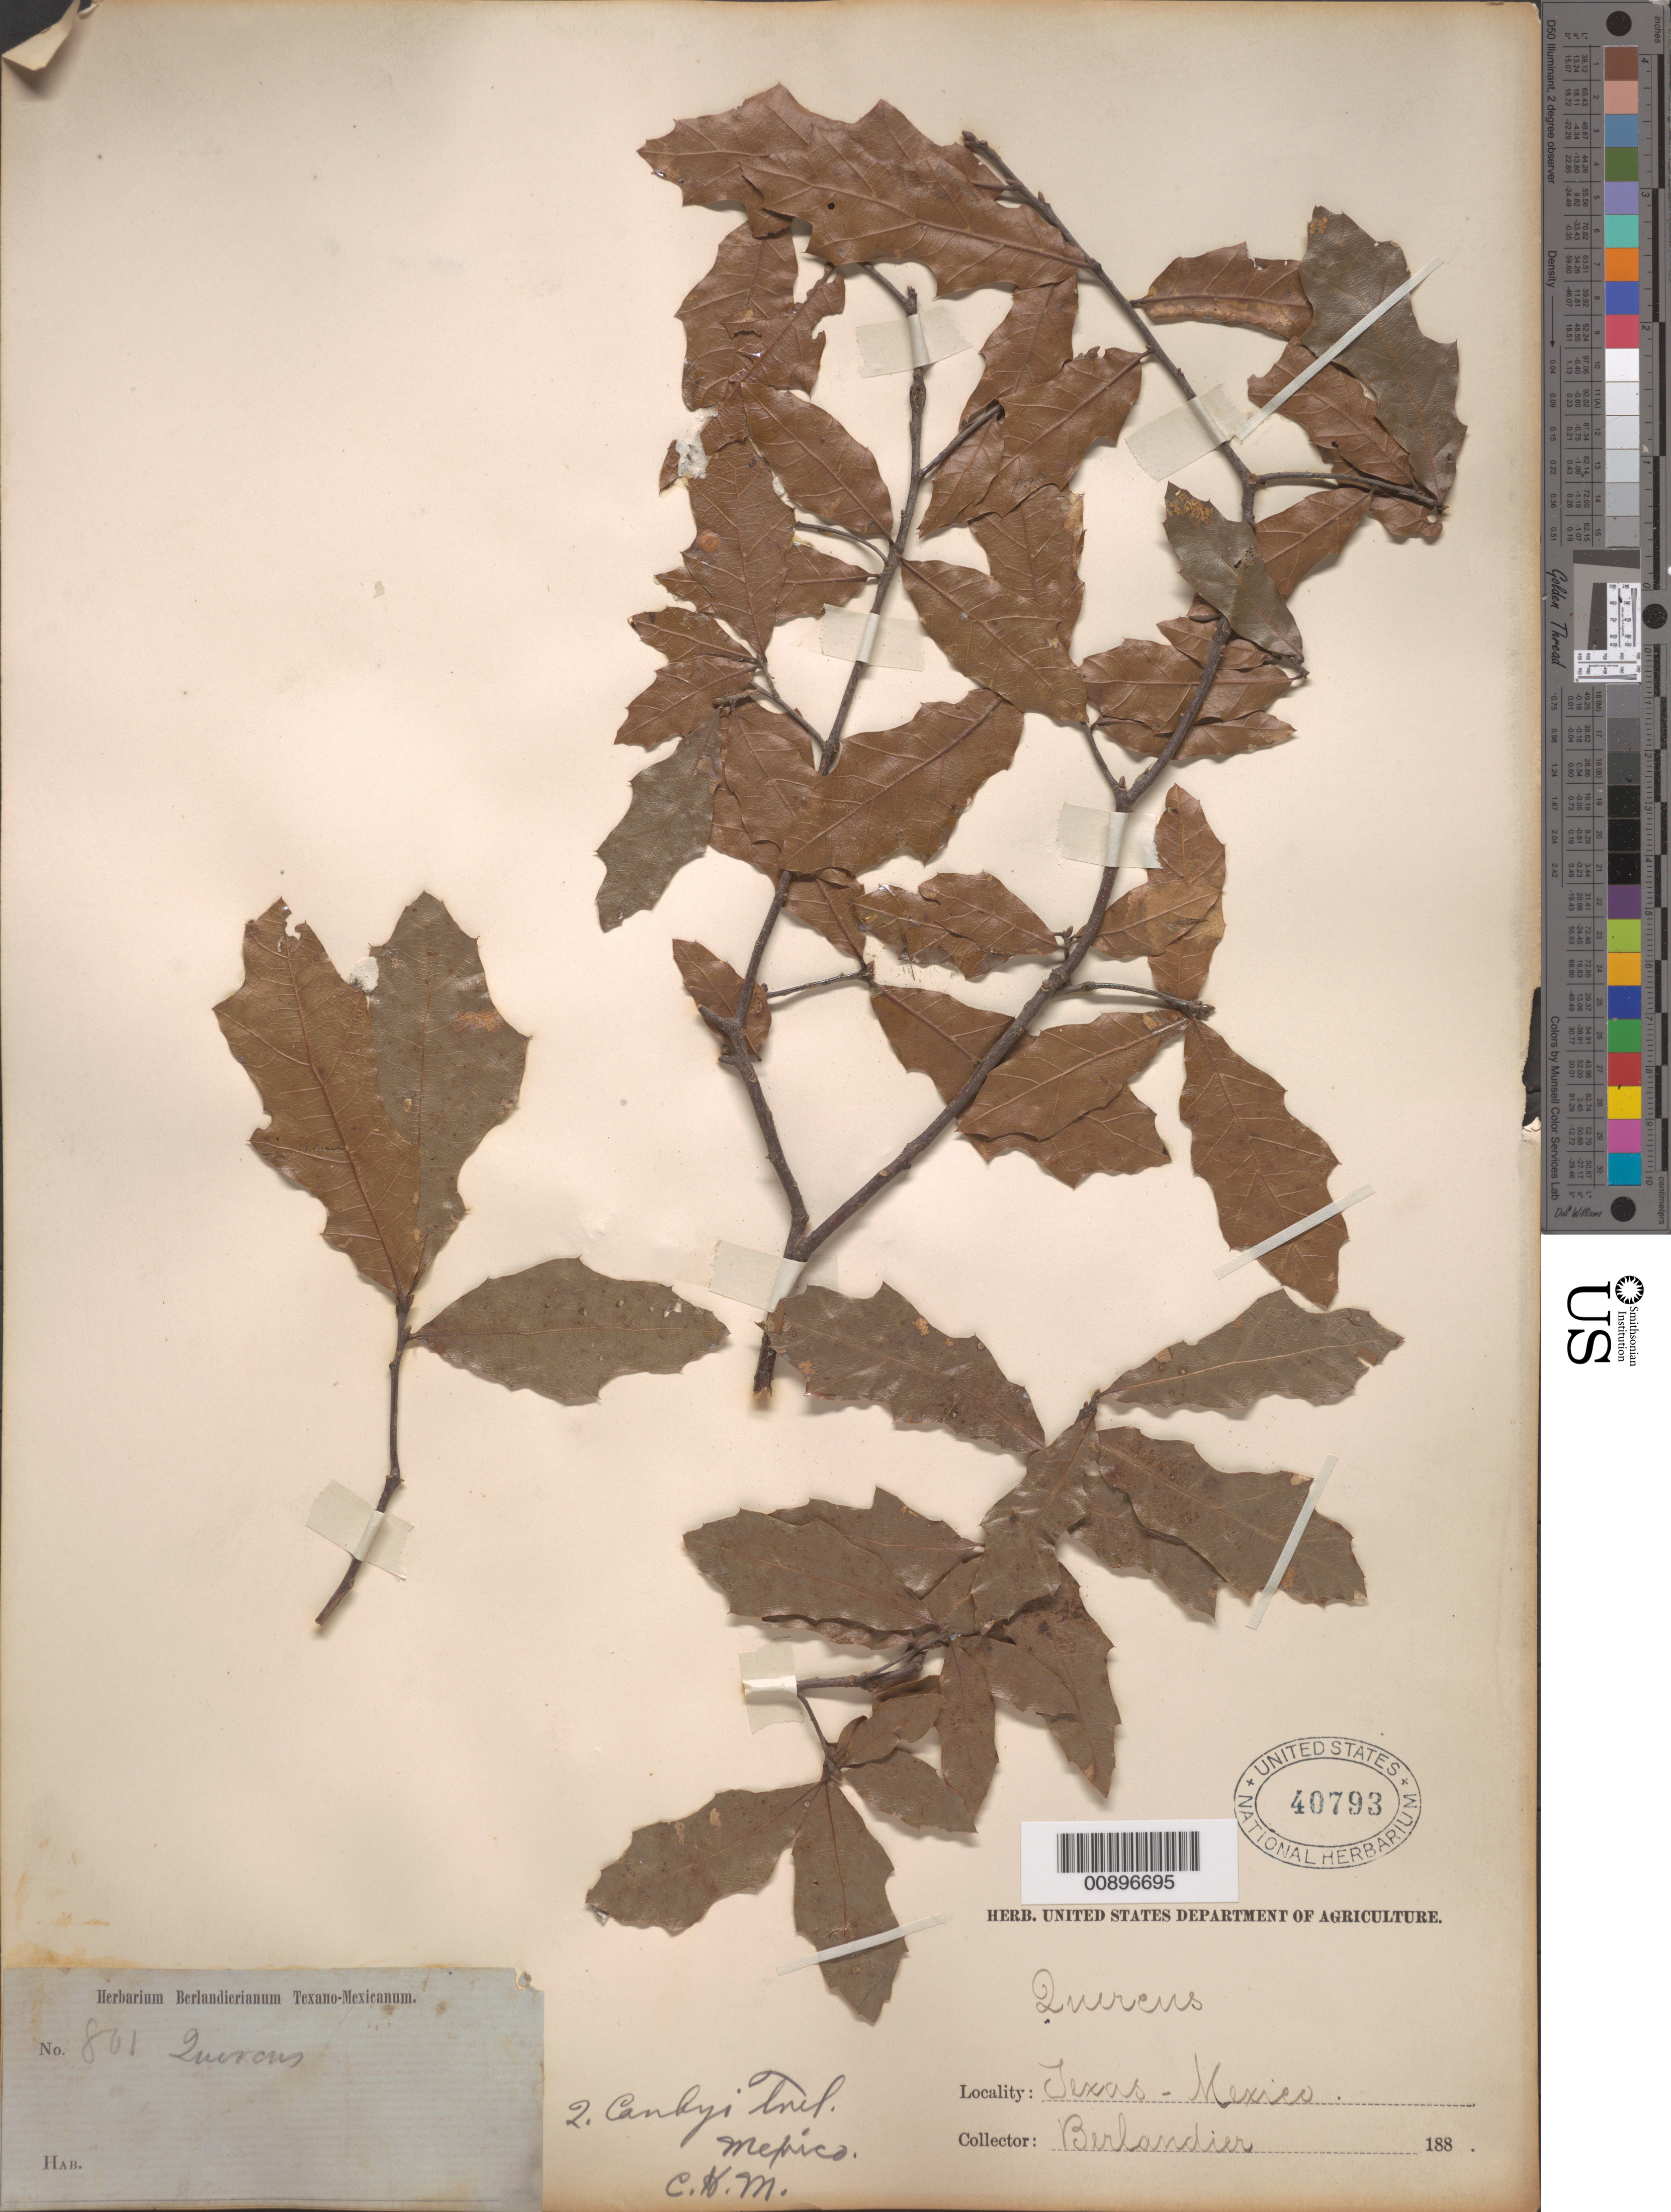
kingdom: Plantae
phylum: Tracheophyta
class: Magnoliopsida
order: Fagales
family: Fagaceae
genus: Quercus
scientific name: Quercus canbyi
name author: Trel.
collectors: J. L. Berlandier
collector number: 801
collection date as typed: s.d.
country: Mexico / United States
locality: Texas - Mexico.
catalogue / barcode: US 40793